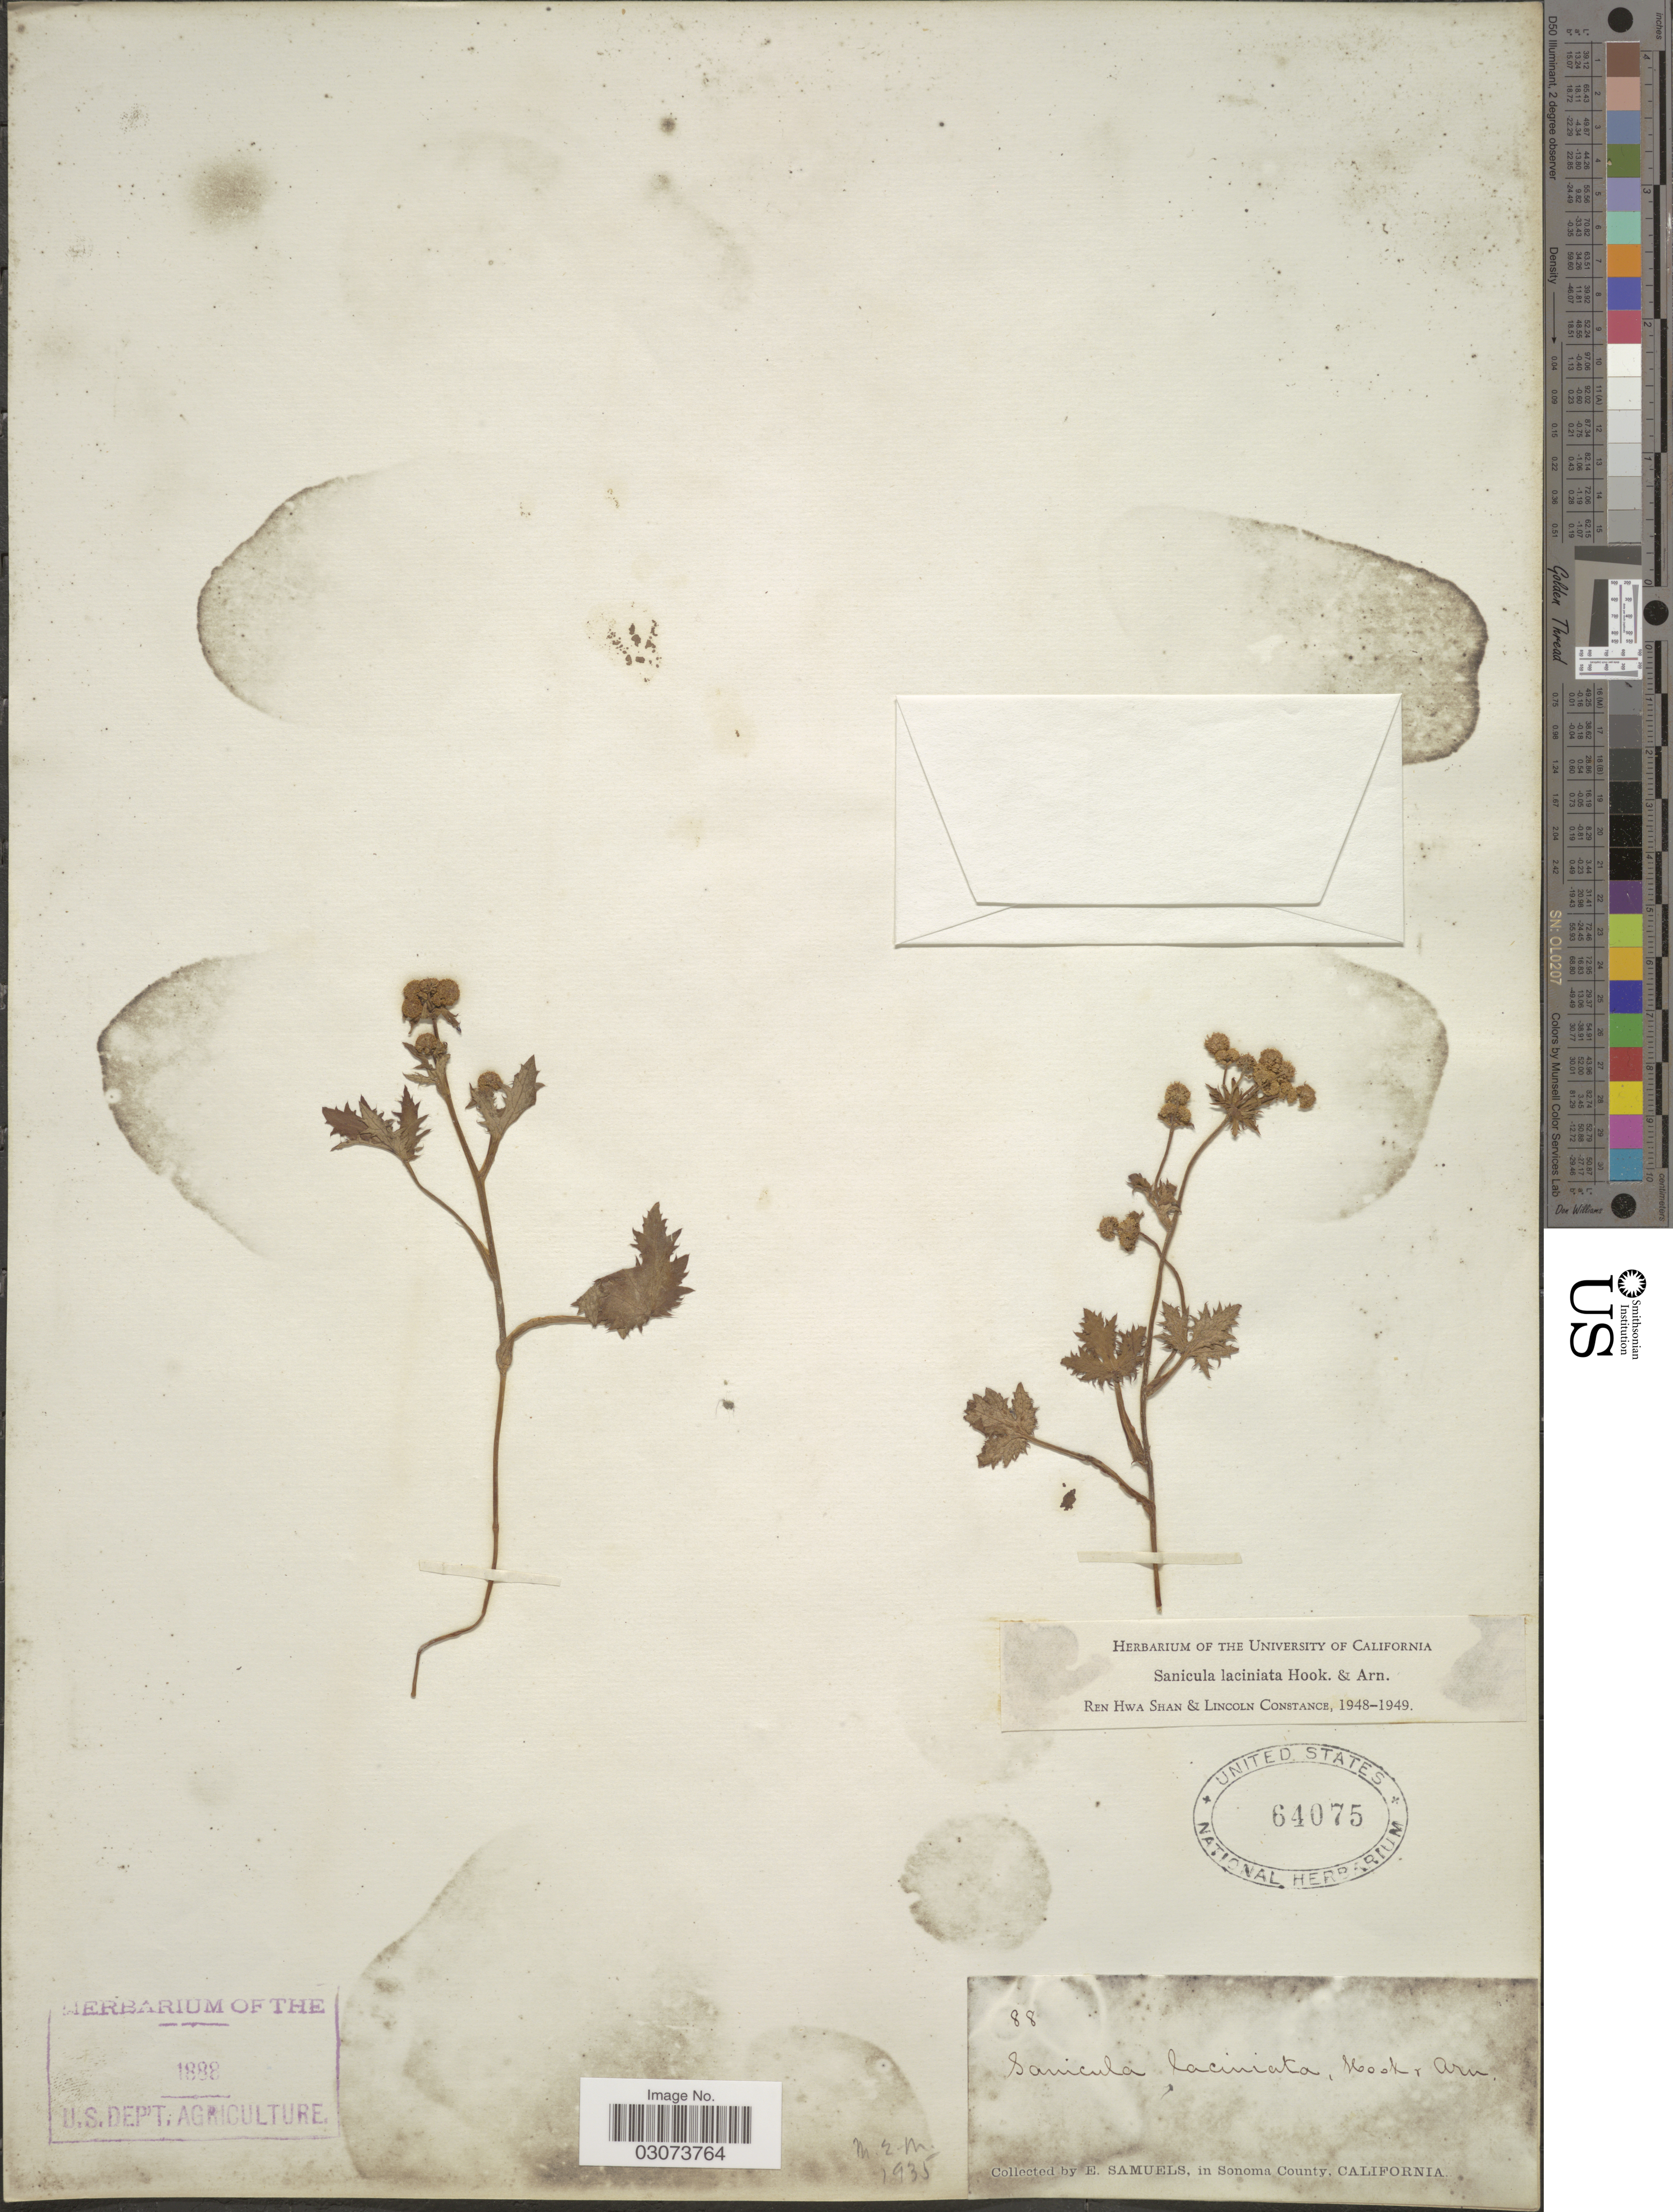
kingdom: Plantae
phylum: Tracheophyta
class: Magnoliopsida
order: Apiales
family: Apiaceae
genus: Sanicula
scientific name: Sanicula laciniata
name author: Hook. & Arn.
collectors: E. Samuels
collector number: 88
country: United States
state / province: California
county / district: Sonoma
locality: Sonoma County.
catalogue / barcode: US 64075